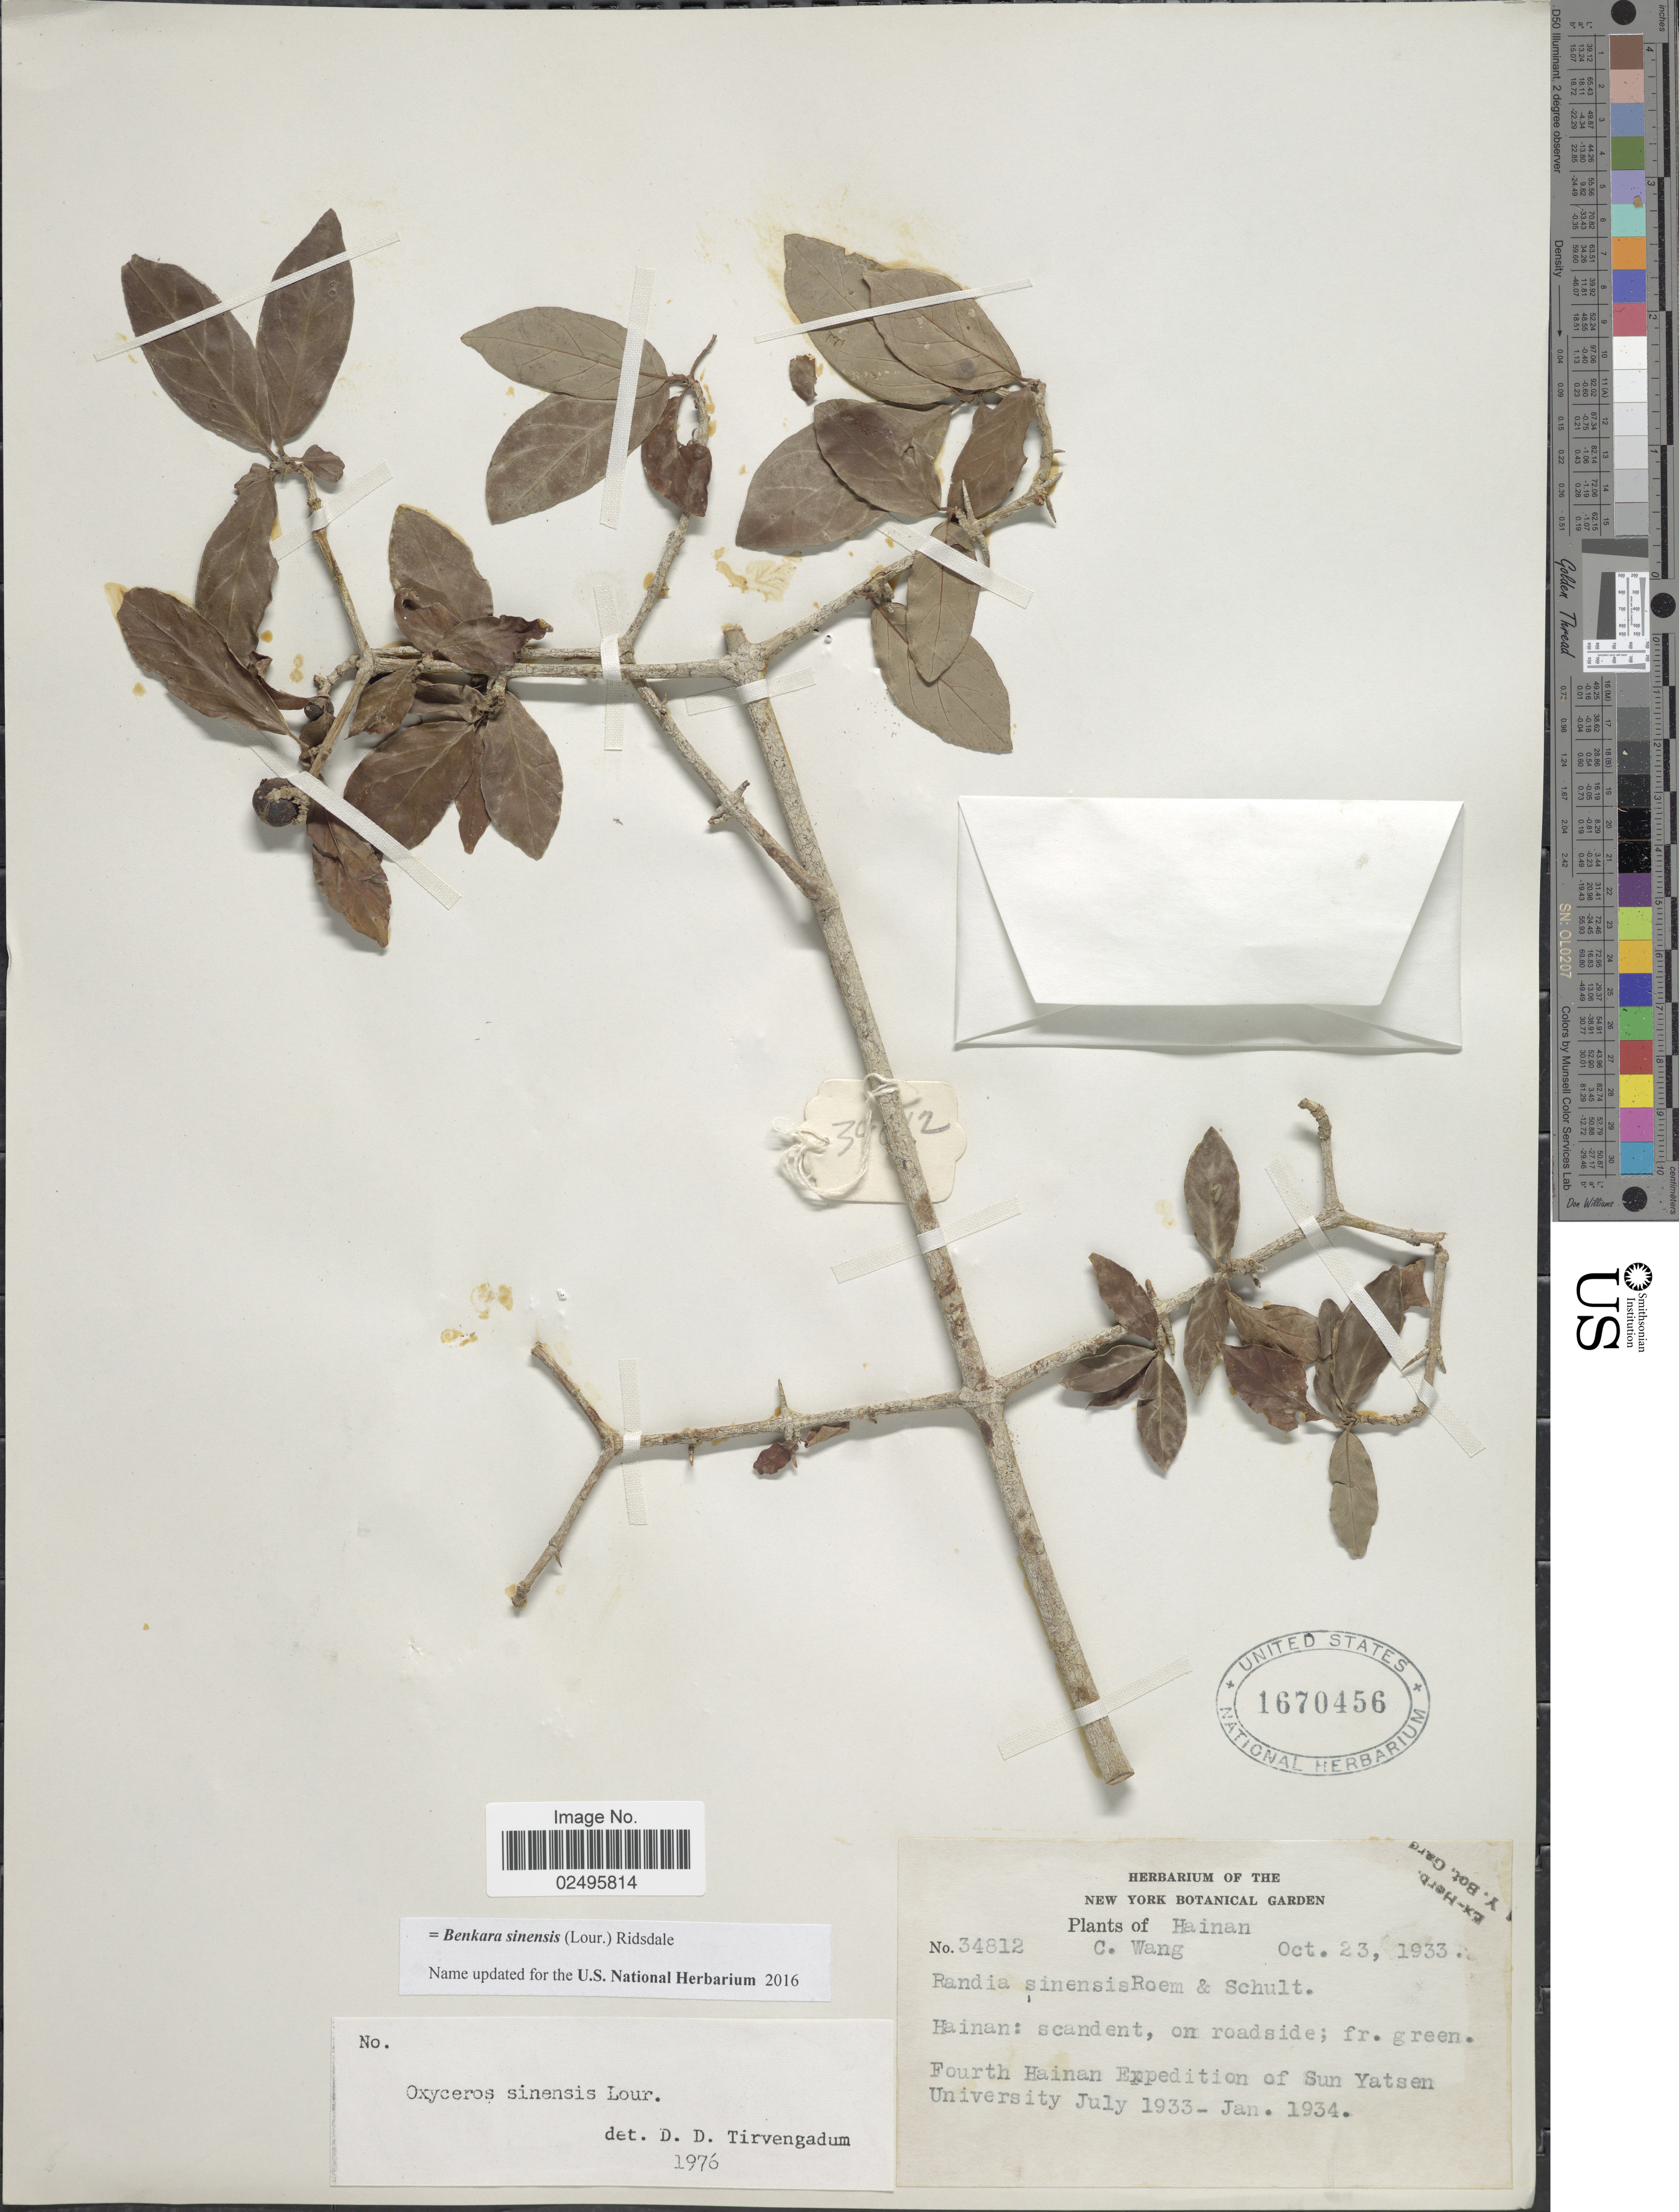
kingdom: Plantae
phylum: Tracheophyta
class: Magnoliopsida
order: Gentianales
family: Rubiaceae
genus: Oxyceros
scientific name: Oxyceros sinensis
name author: Lour.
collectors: C. Wang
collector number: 34812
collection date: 1933-10-23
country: China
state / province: Hainan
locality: Hainan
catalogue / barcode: US 1670456